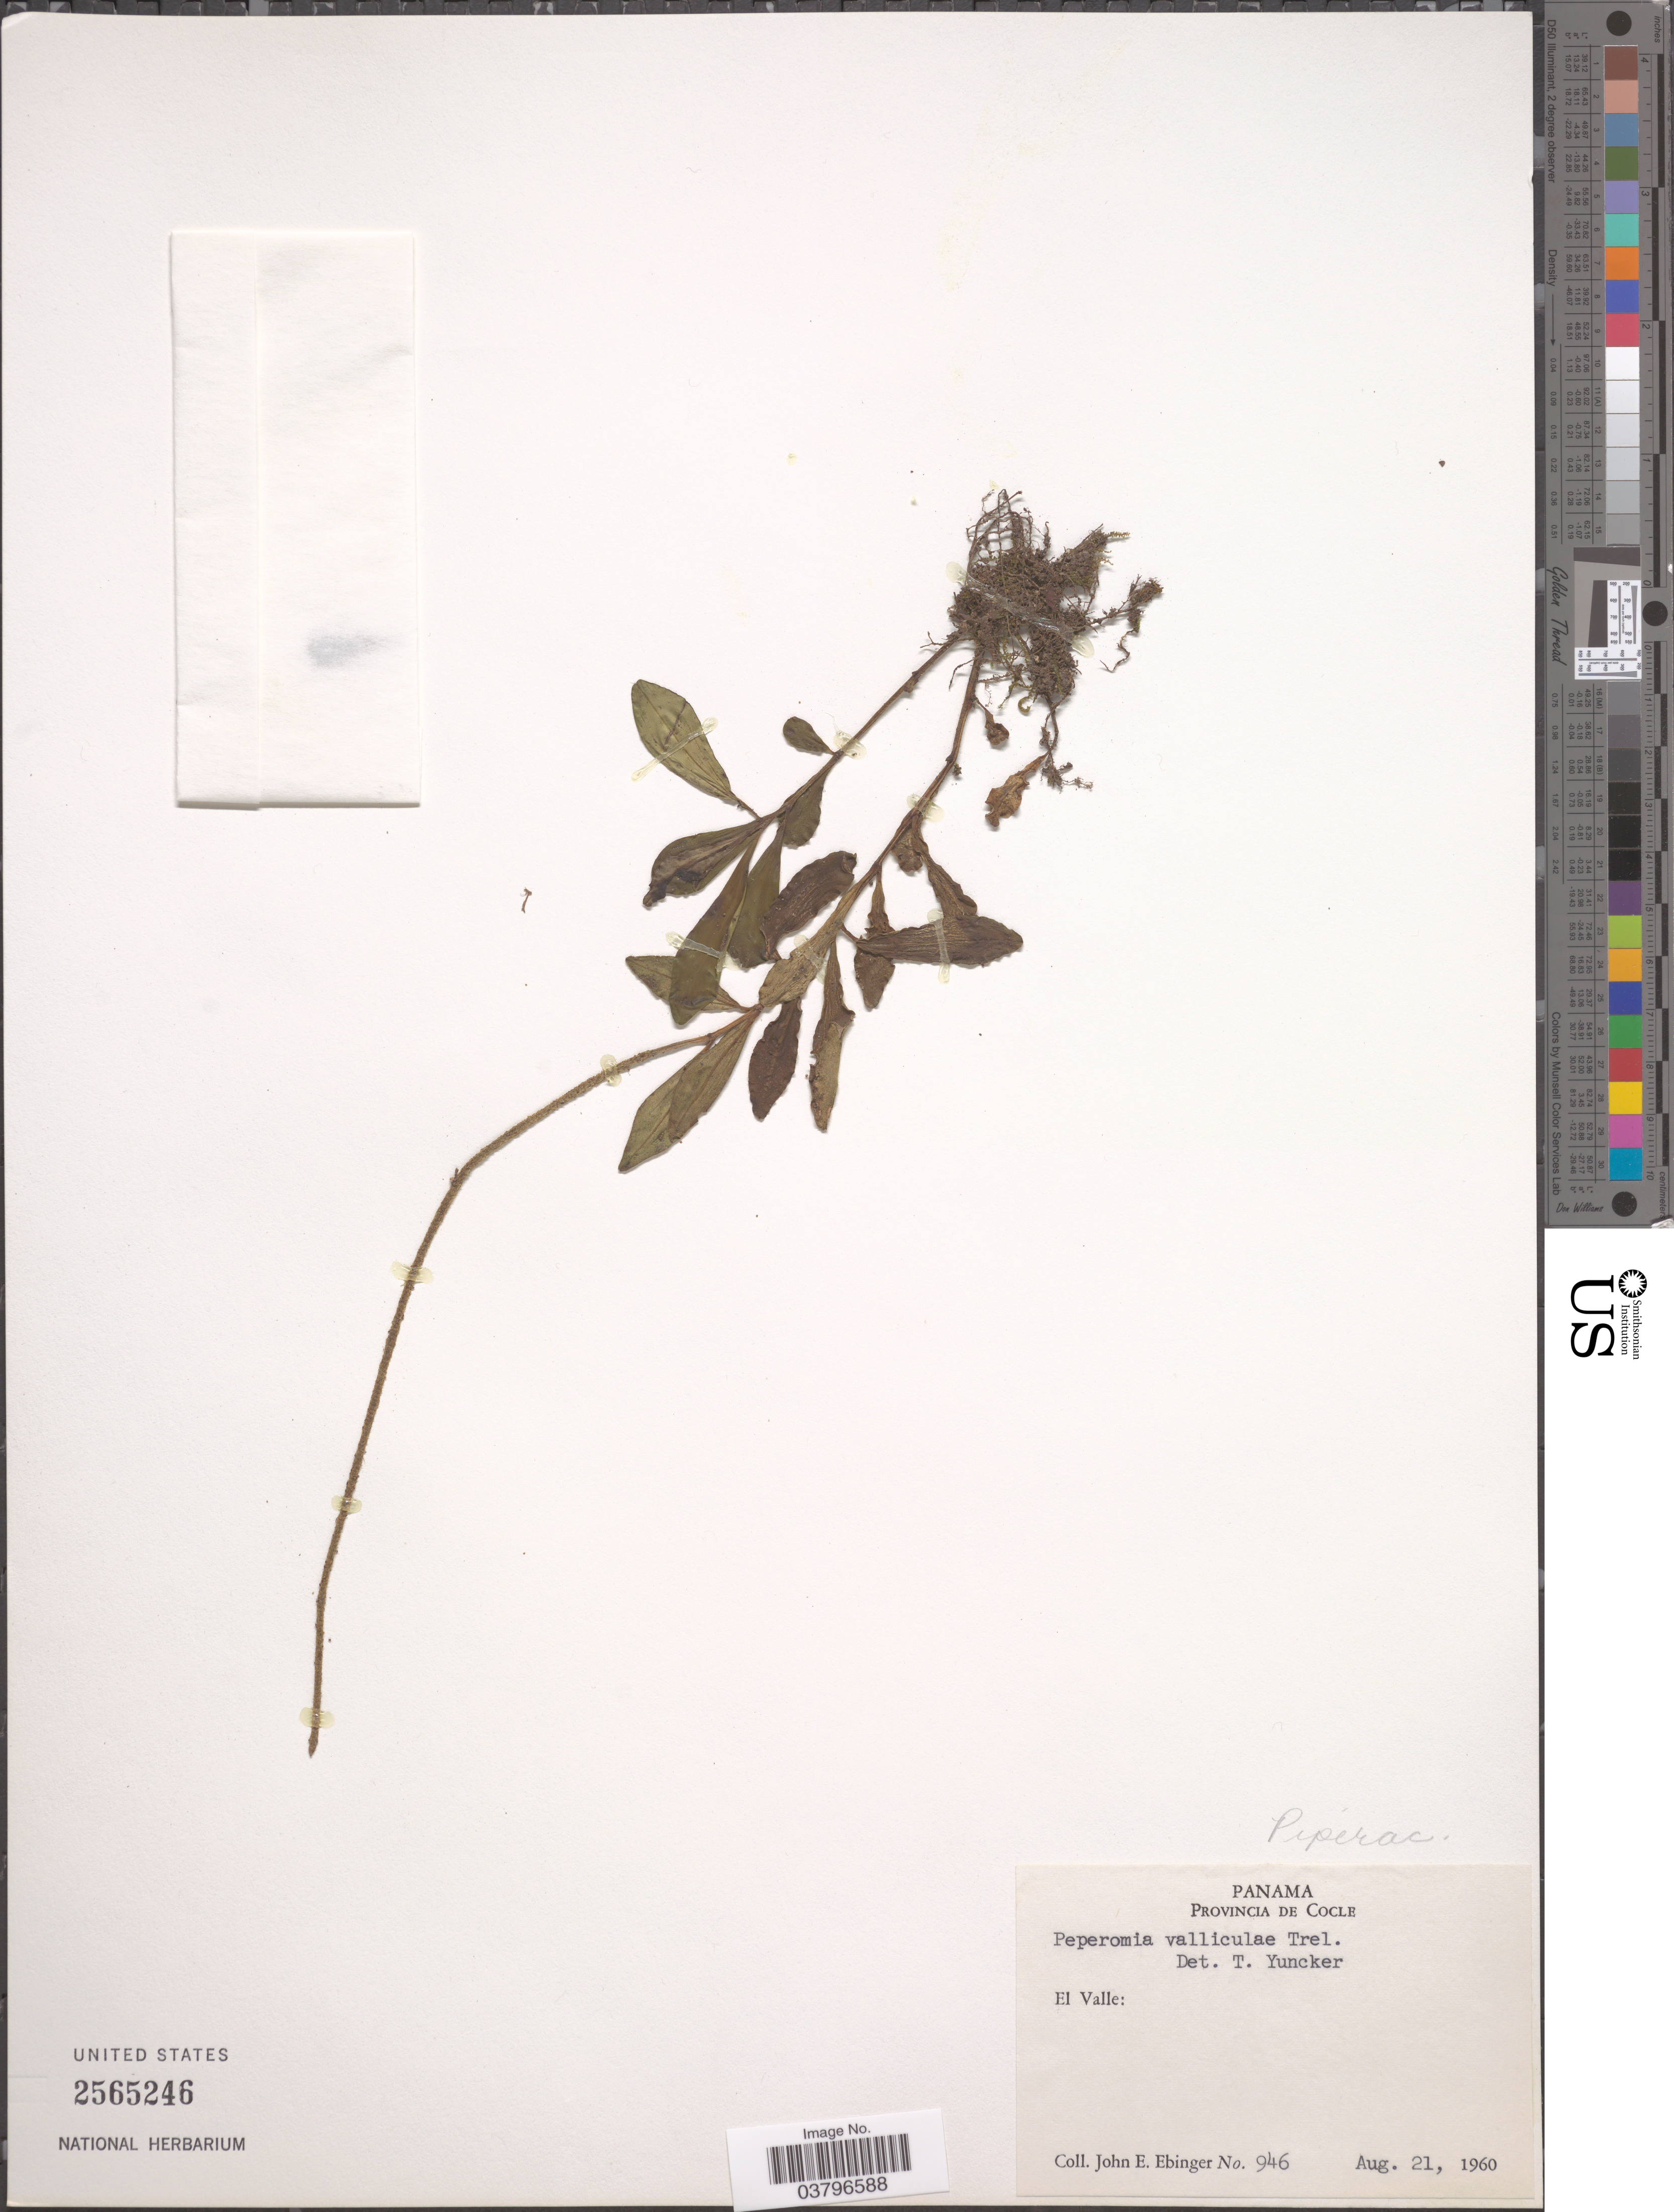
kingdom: Plantae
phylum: Tracheophyta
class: Magnoliopsida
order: Piperales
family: Piperaceae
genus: Peperomia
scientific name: Peperomia valliculae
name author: Trel.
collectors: J. Ebinger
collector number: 946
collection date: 1960-08-21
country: Panama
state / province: Cocle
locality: El Valle.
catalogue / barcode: US 2565246